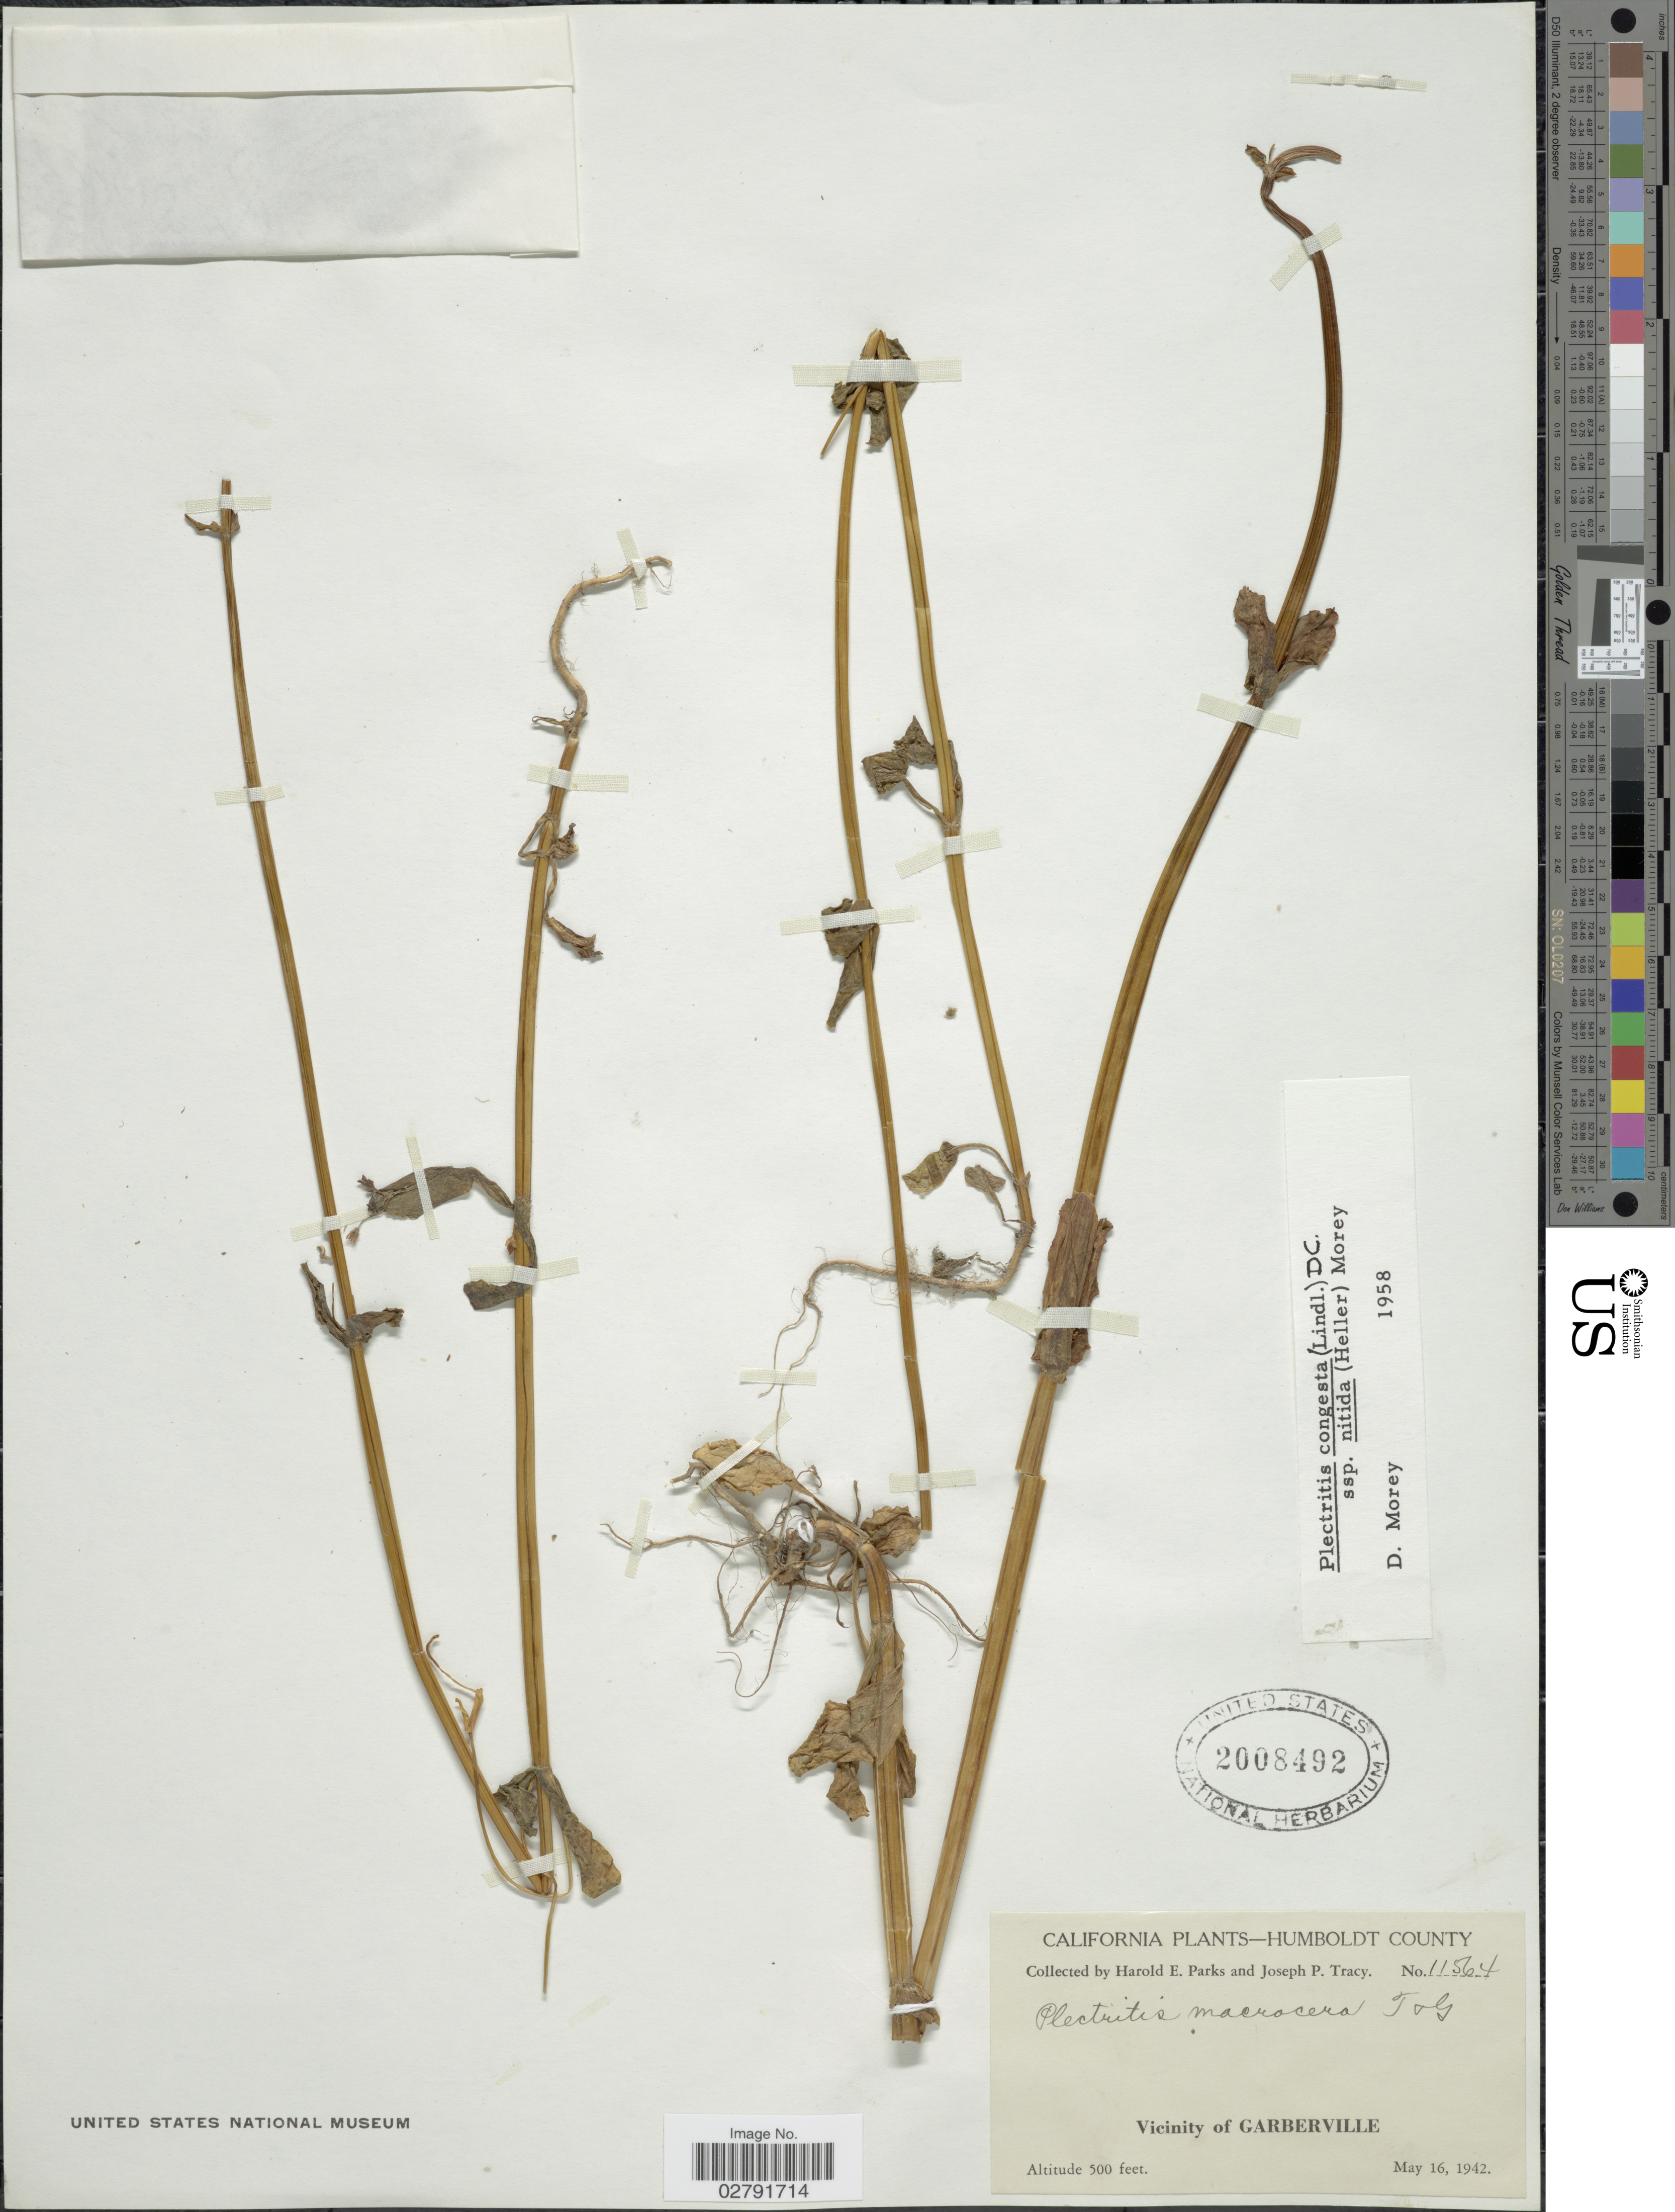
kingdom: Plantae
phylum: Tracheophyta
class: Magnoliopsida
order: Dipsacales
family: Caprifoliaceae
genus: Plectritis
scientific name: Plectritis congesta subsp. nitida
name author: (A. Heller) Morey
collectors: H. E. Parks & J. Tracy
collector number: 11564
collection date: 1942-05-16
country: United States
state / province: California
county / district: Humboldt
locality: Humboldt County. Vicinity of Garberville.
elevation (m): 152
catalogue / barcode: US 2008492